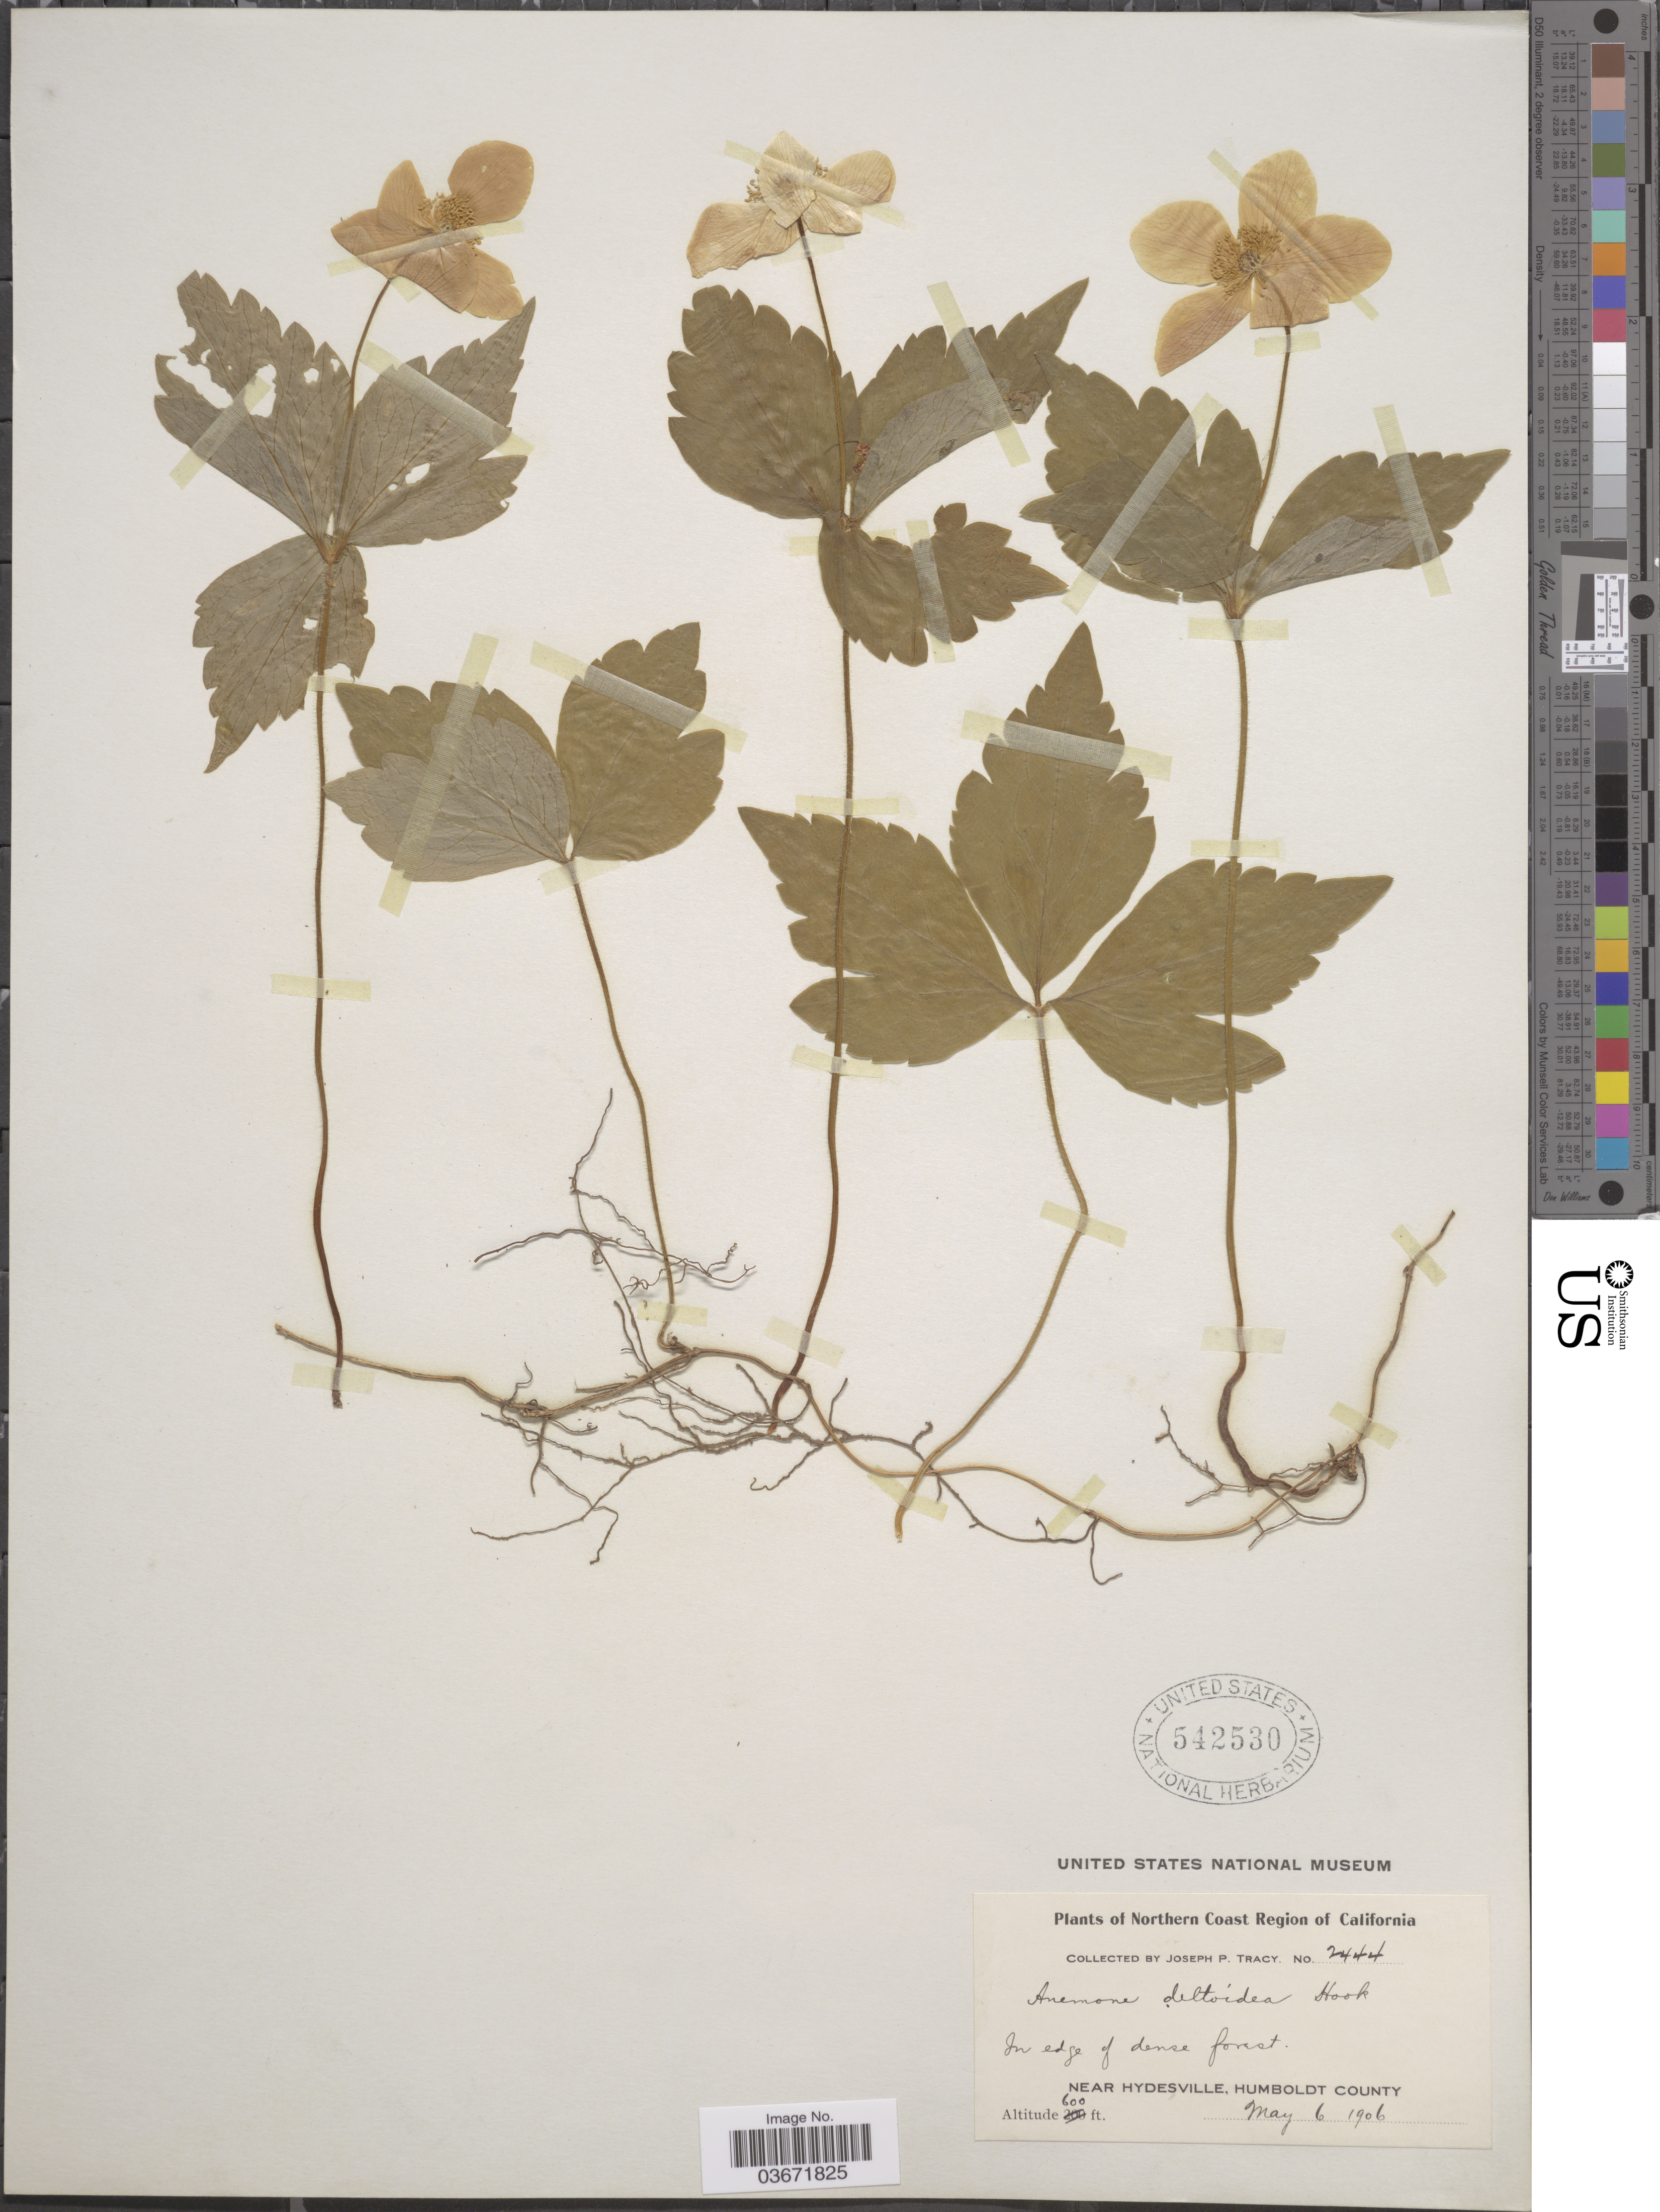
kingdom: Plantae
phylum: Tracheophyta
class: Magnoliopsida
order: Ranunculales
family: Ranunculaceae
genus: Anemone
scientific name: Anemone deltoidea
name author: Douglas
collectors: J. Tracy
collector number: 2444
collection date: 1906-05-06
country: United States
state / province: California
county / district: Humboldt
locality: Northern Coast Region of California. Near Hydesville, Humboldt County.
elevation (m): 183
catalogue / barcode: US 542530